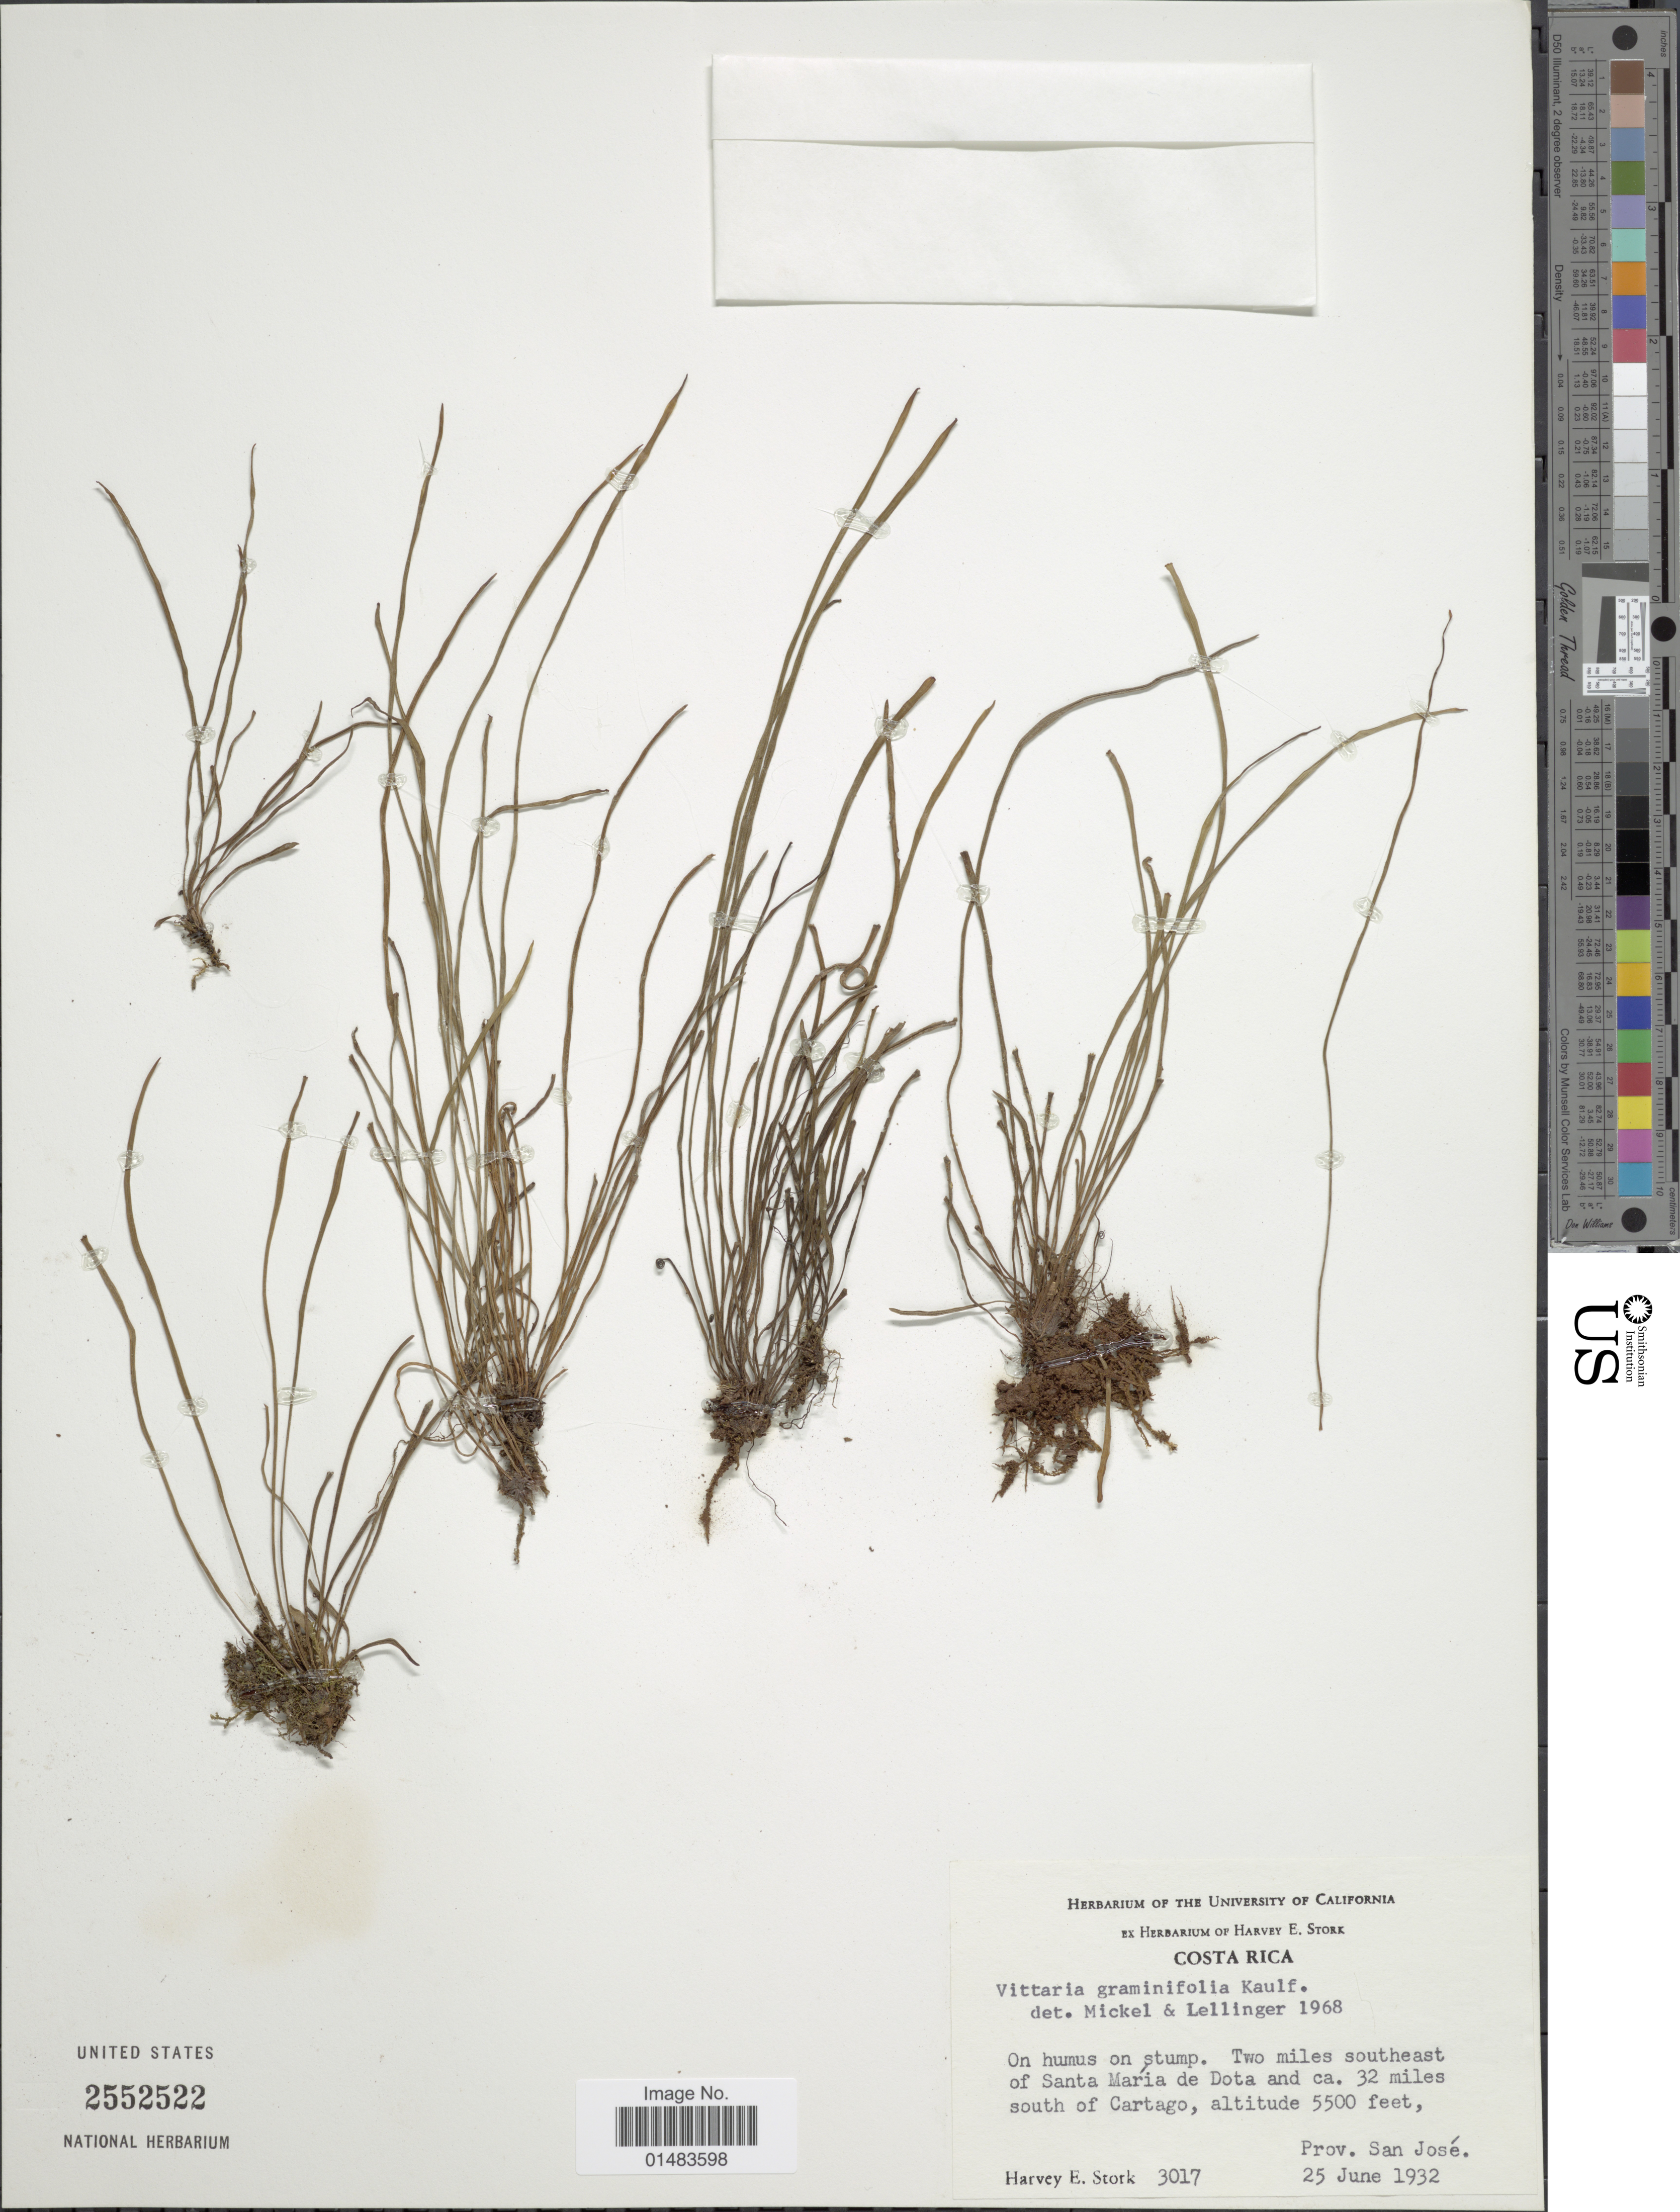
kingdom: Plantae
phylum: Tracheophyta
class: Polypodiopsida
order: Polypodiales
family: Pteridaceae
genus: Vittaria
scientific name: Vittaria graminifolia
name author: Kaulf.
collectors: H. E. Stork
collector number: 3017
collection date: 1932-06-25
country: Costa Rica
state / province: San José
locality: On humus on stump. Two miles southeast of Santa Maria de Dota and ca. 32 miles south of Cartago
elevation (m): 1676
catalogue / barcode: US 2552522